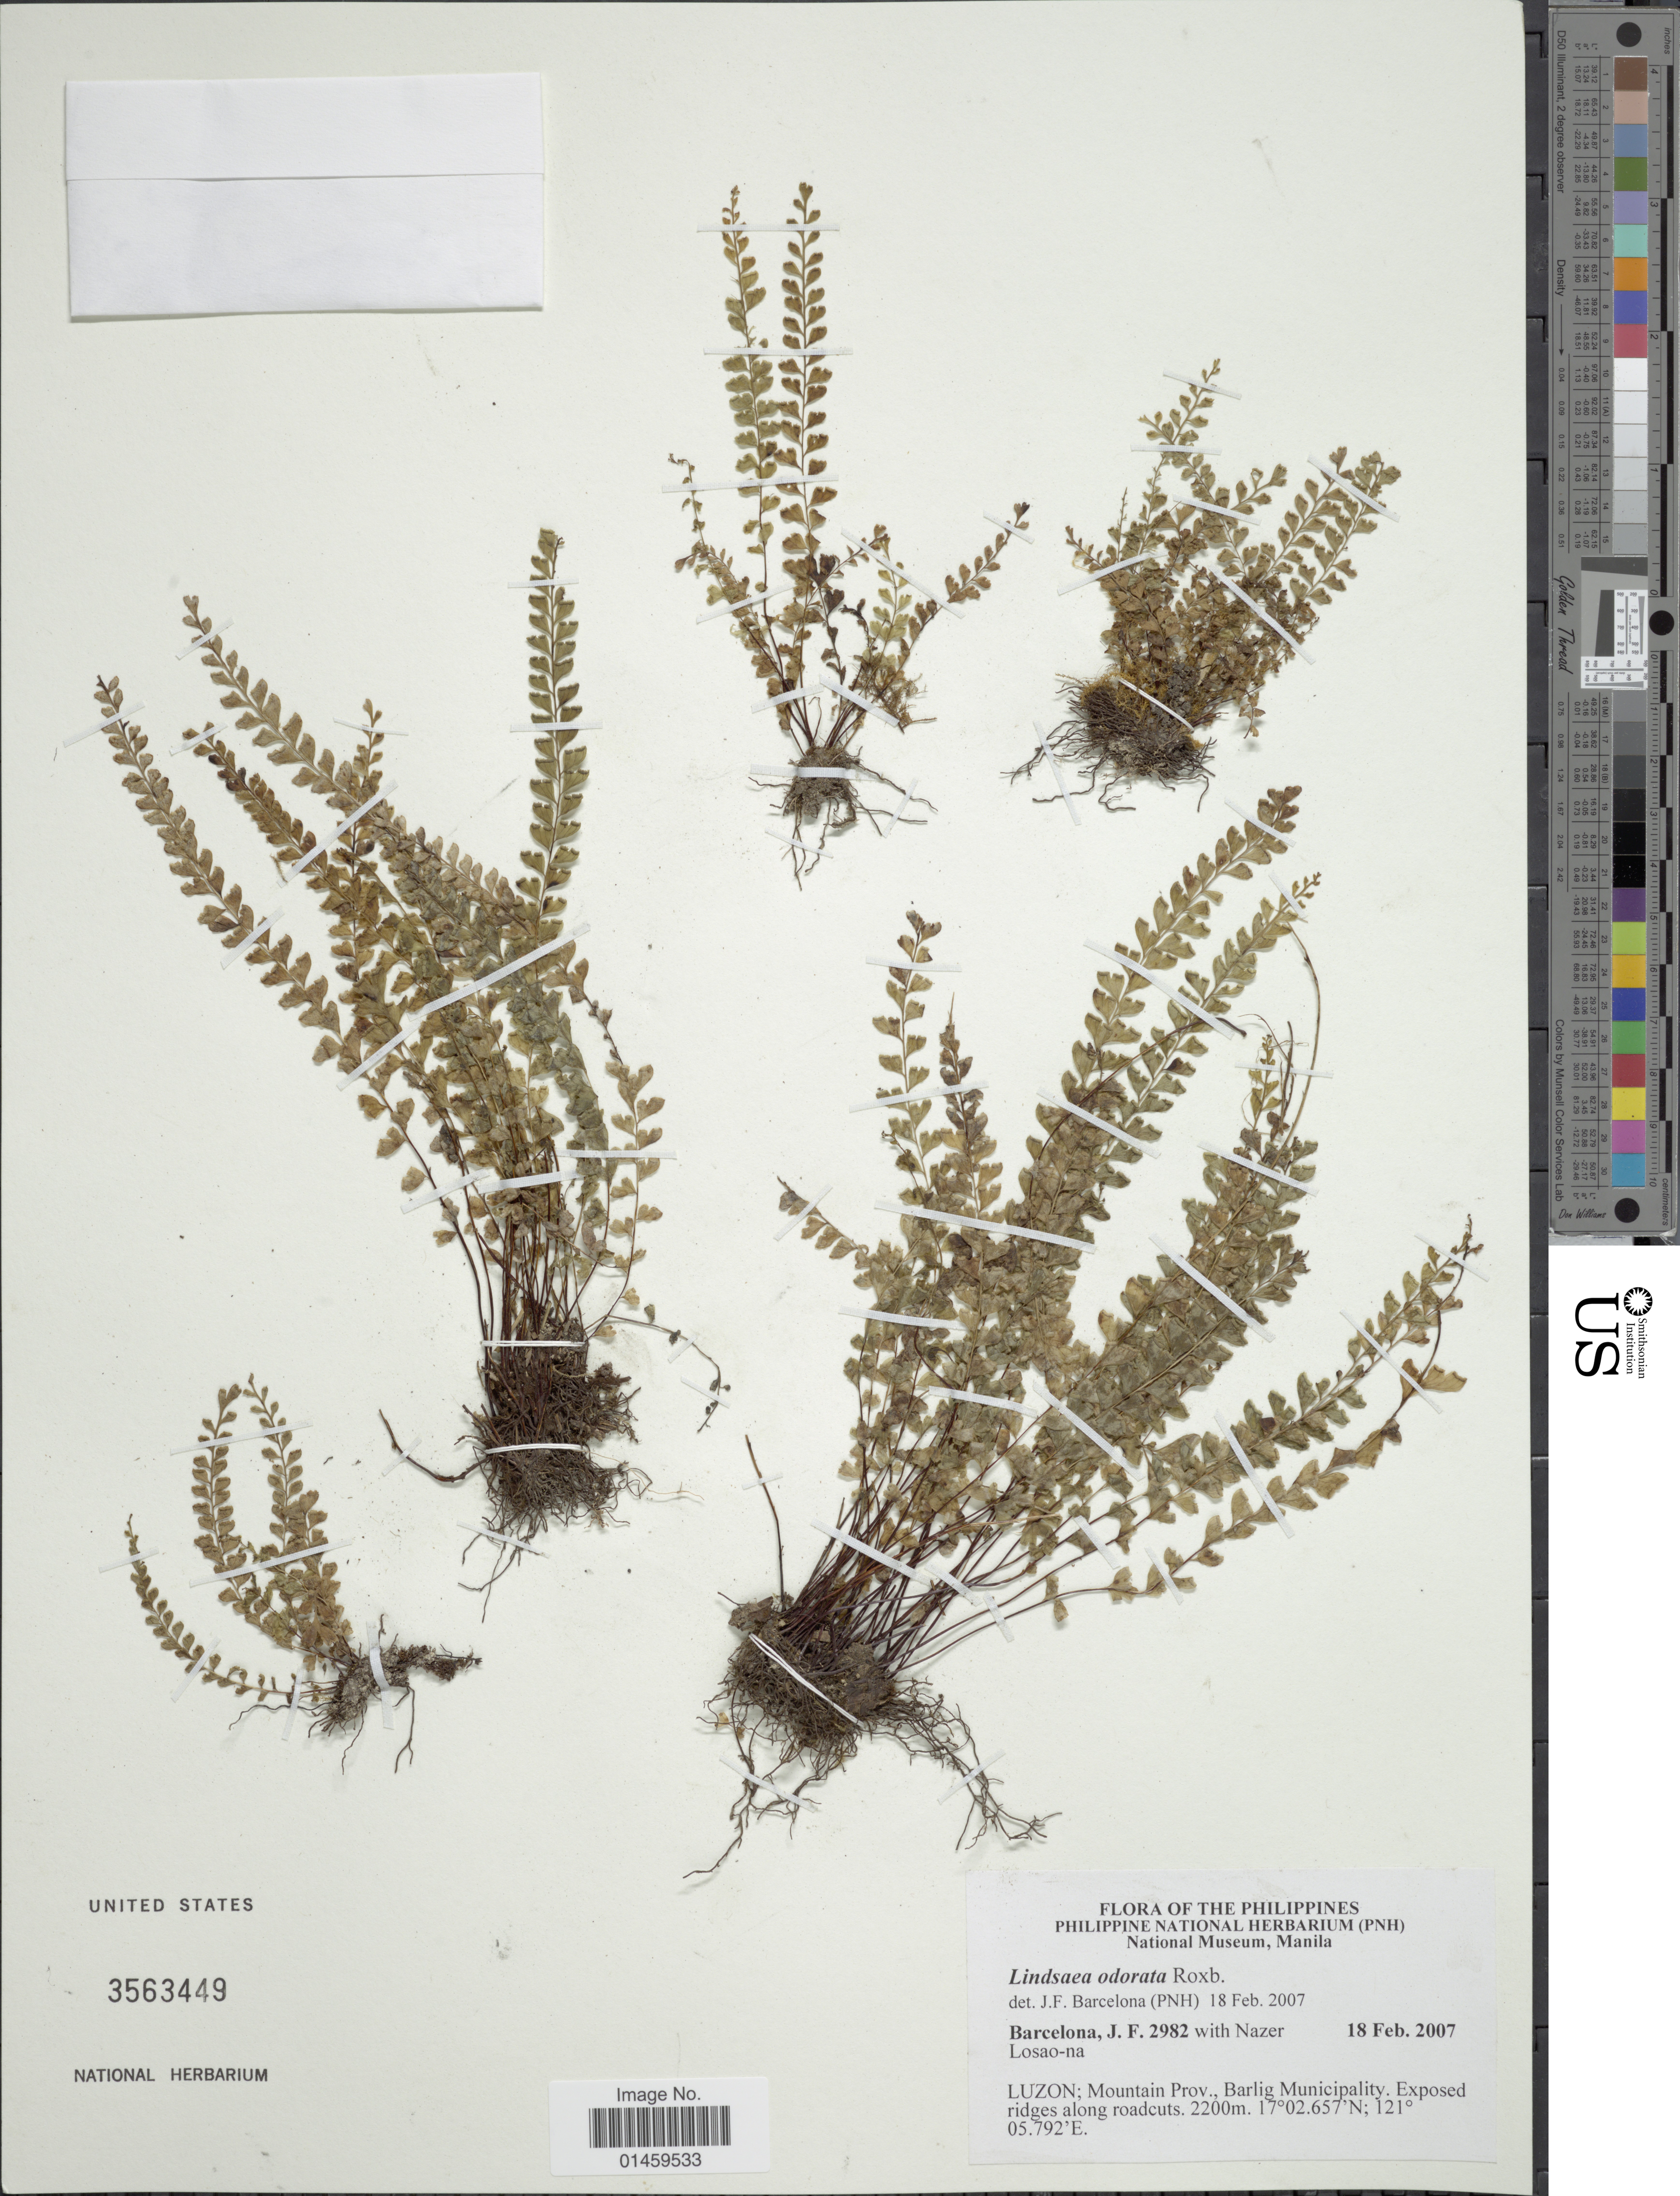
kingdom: Plantae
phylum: Tracheophyta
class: Polypodiopsida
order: Polypodiales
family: Lindsaeaceae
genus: Lindsaea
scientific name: Lindsaea odorata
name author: Roxb.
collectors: J. F. Barcelona & N. Losao-na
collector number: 2982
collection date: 2007-02-18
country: Philippines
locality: Luzon; Mountain Prov., Barlig Municipality.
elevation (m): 2200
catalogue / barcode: US 3563449